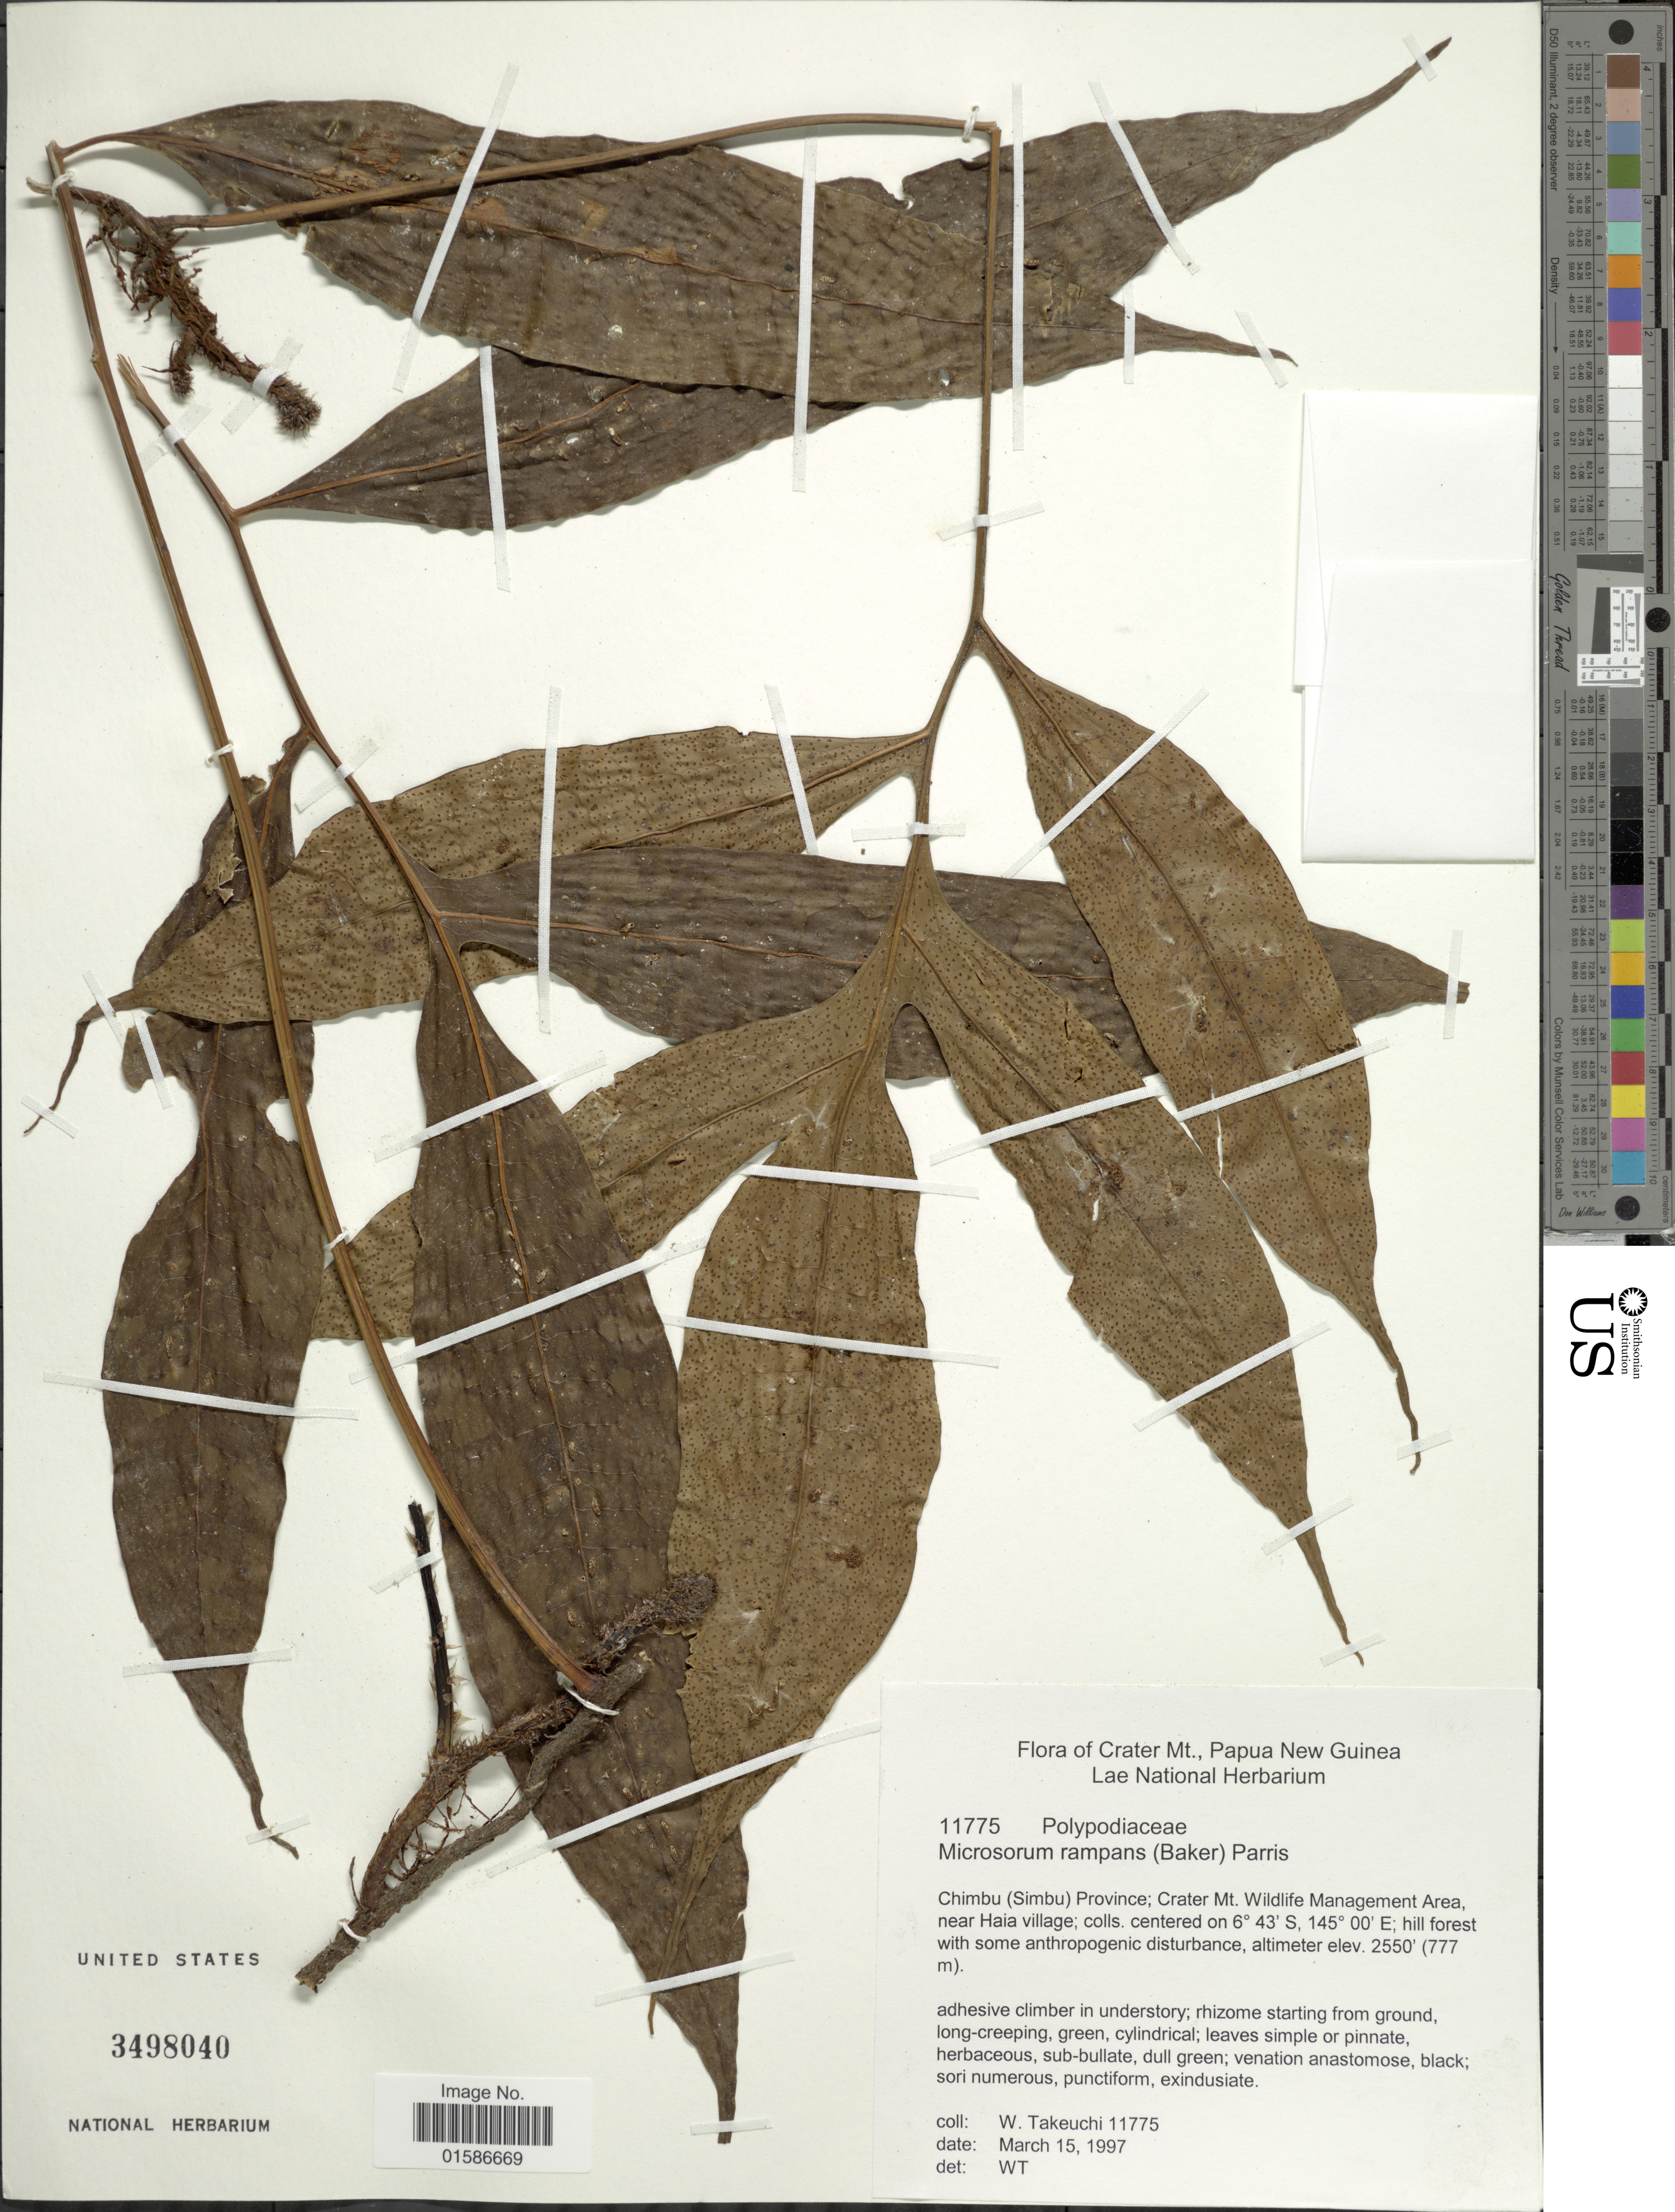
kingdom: Plantae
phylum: Tracheophyta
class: Polypodiopsida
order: Polypodiales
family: Polypodiaceae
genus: Microsorum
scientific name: Microsorum rampans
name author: (Baker) Parris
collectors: W. Takeuchi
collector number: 11775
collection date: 1997-03-15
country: Papua New Guinea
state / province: Chimbu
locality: Crater Mt., Wildlife Management Area, near haia village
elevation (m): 686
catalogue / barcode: US 3498040